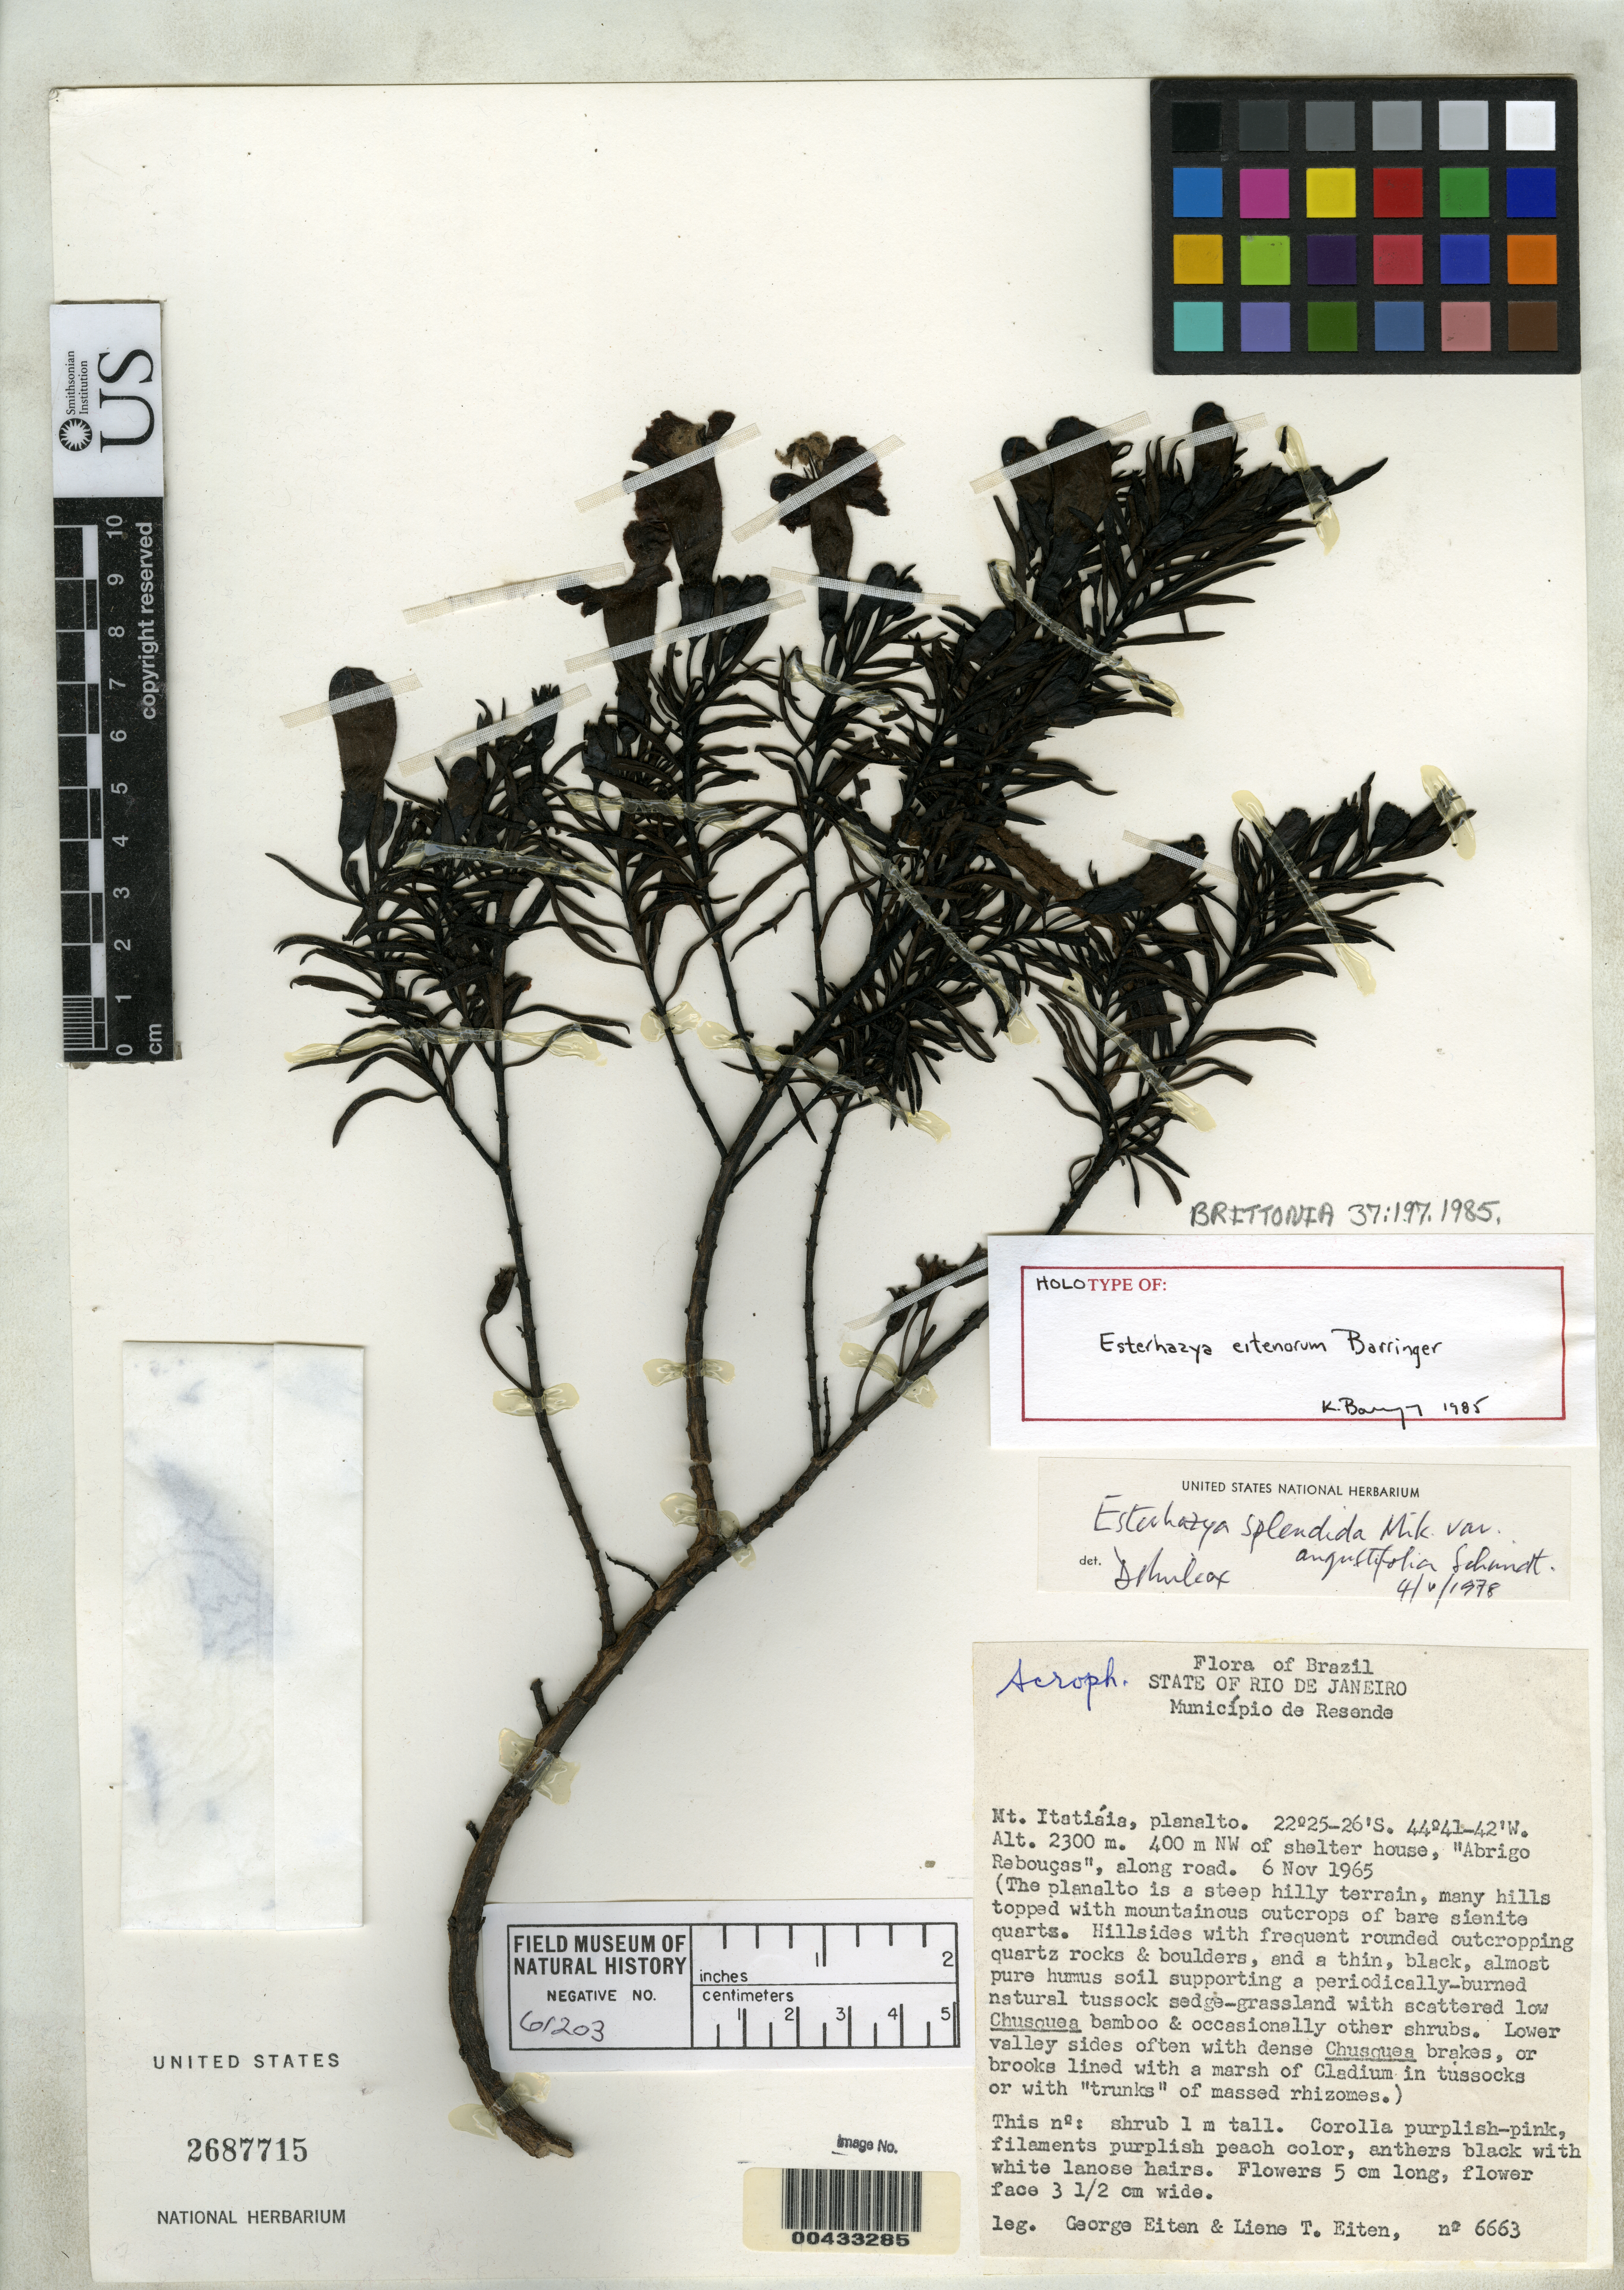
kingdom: Plantae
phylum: Tracheophyta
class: Magnoliopsida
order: Lamiales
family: Orobanchaceae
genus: Esterhazya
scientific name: Esterhazya eitenorum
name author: Barringer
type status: Holotype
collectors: G. Eiten & L. T. Eiten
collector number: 6663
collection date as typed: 06 Nov 1965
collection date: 1965-11-06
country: Brazil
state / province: Rio de Janeiro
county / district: Resende Mun.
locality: Mt. Itatiaia, Planalto, 400 km NW of shelter house, "Abrigo Reboucas".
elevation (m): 1700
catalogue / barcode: US 2687715